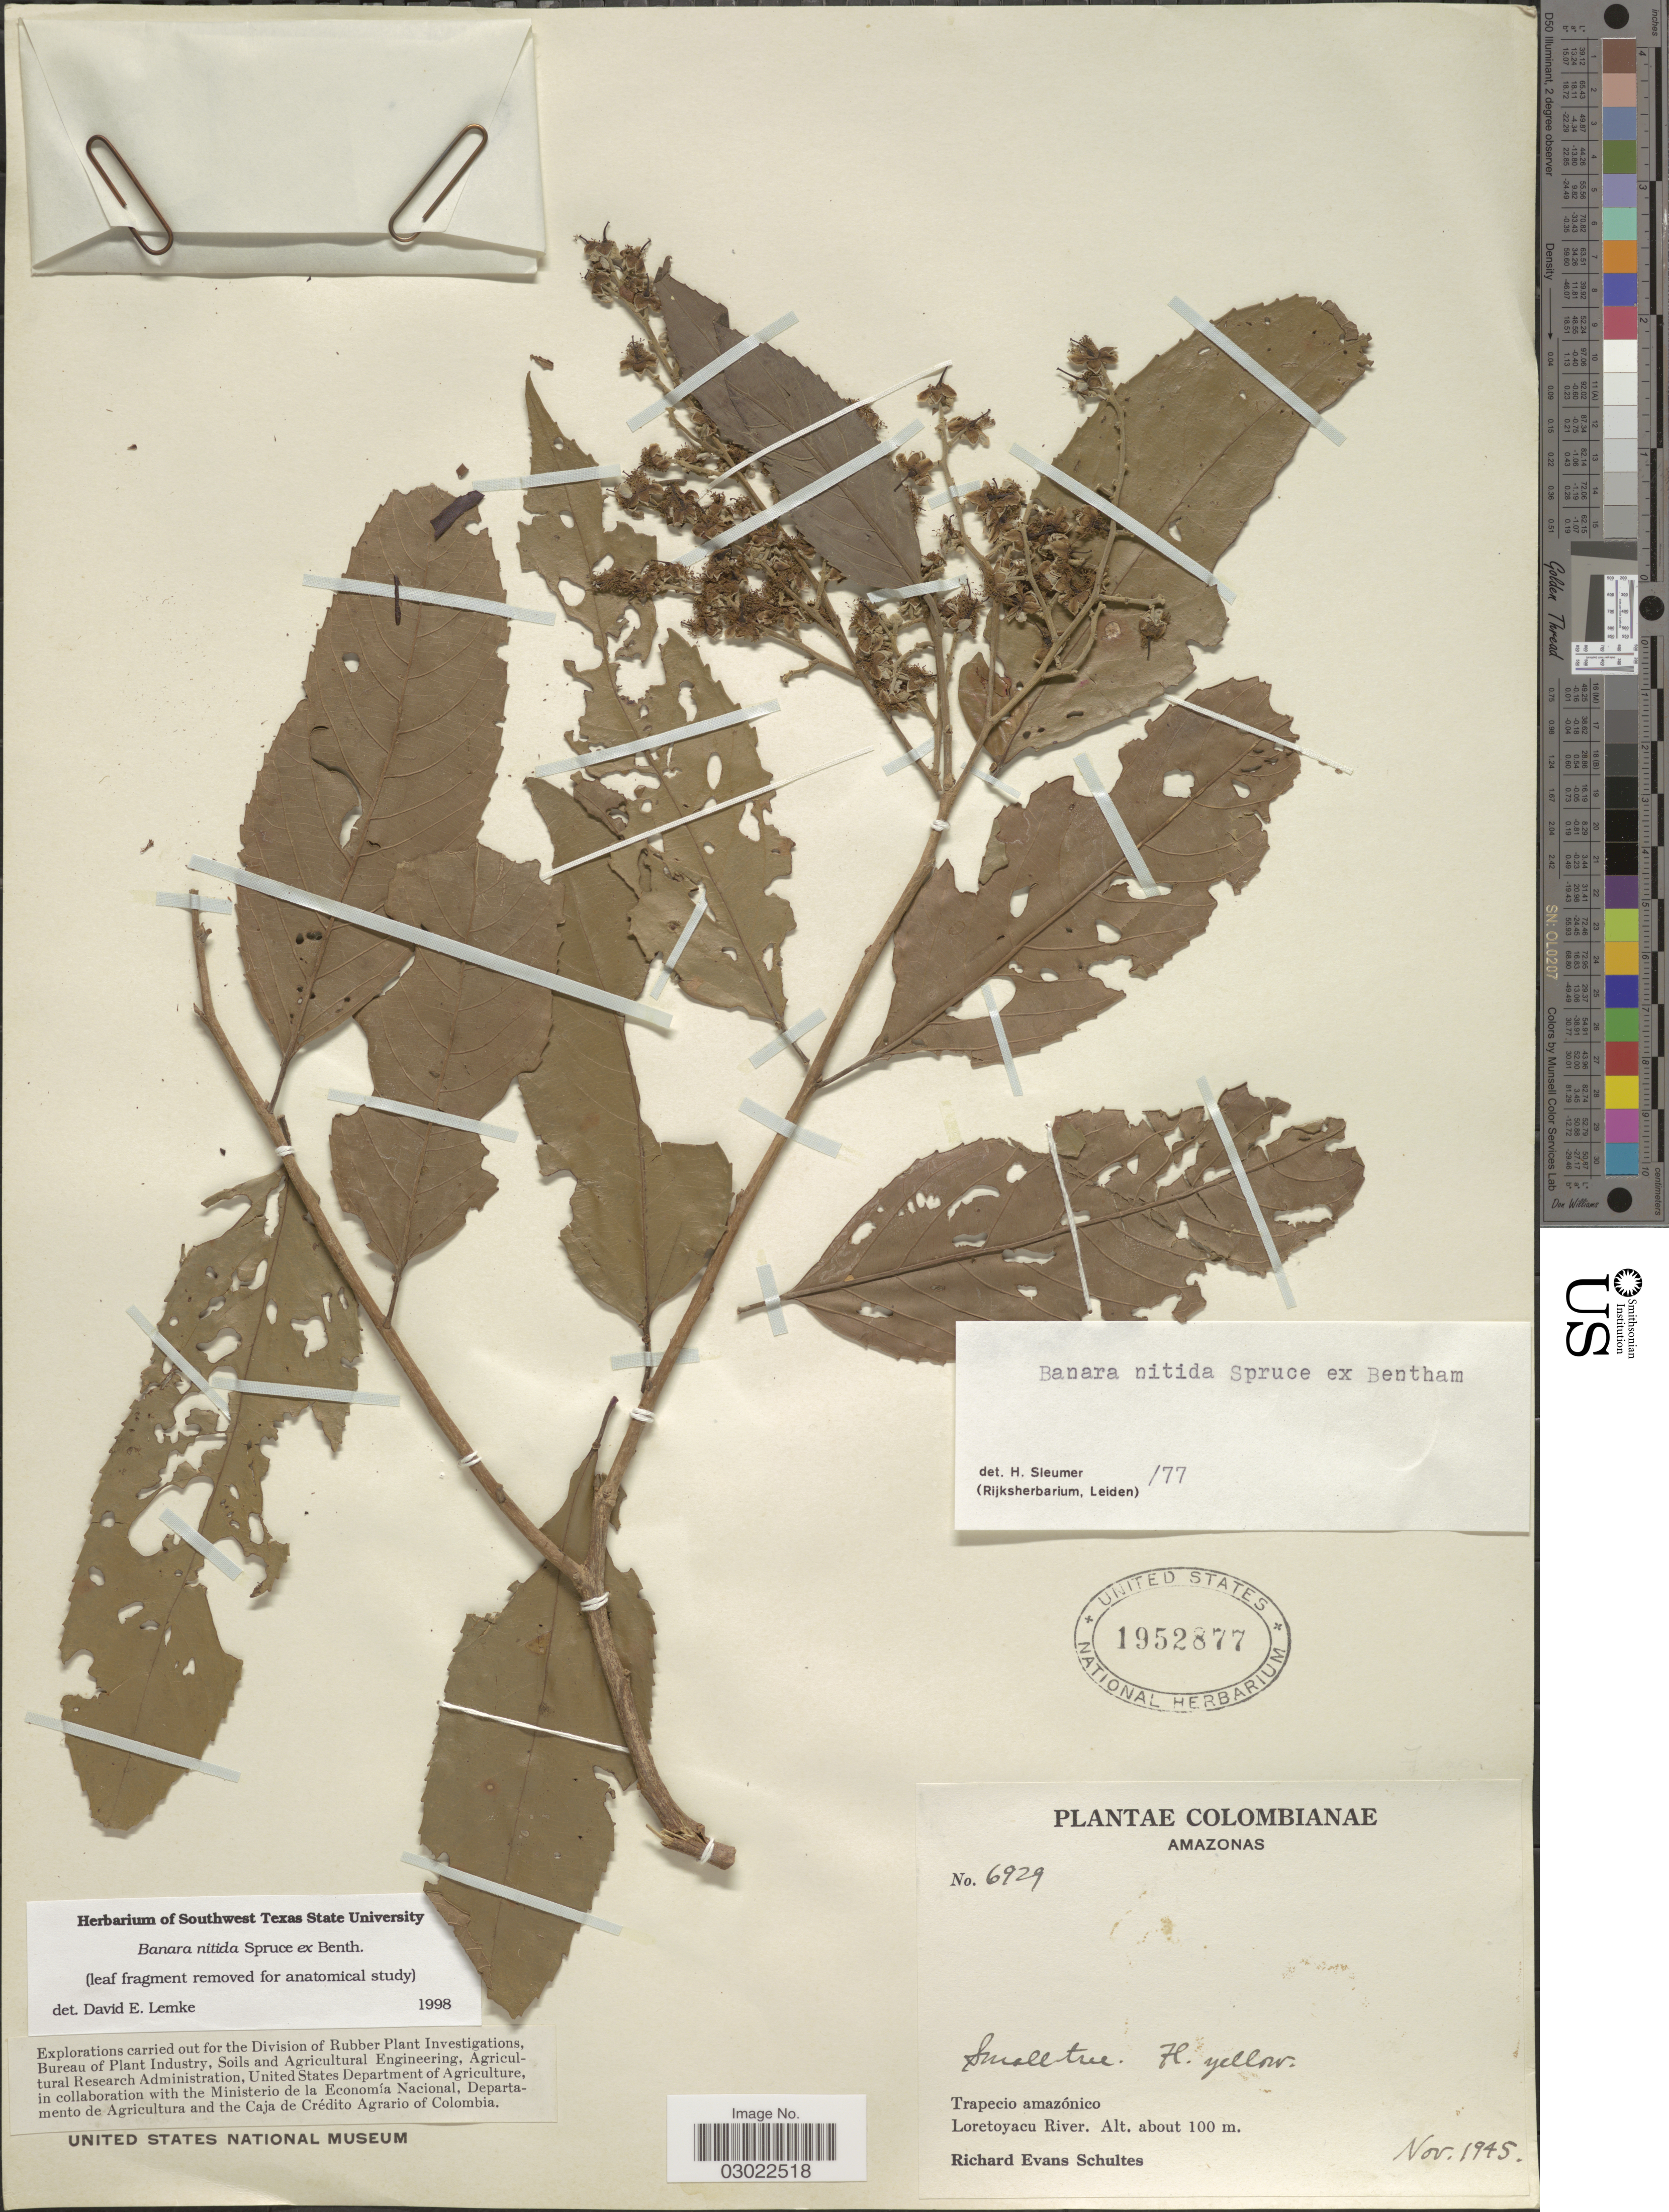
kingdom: Plantae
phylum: Tracheophyta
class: Magnoliopsida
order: Malpighiales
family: Salicaceae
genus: Banara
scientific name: Banara nitida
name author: Spruce ex Benth.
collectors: R. E. Schultes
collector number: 6929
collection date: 1945-11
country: Colombia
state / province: Amazônas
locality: Trapecio amazónico. Loretoyacu River.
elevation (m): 100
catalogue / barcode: US 1952877